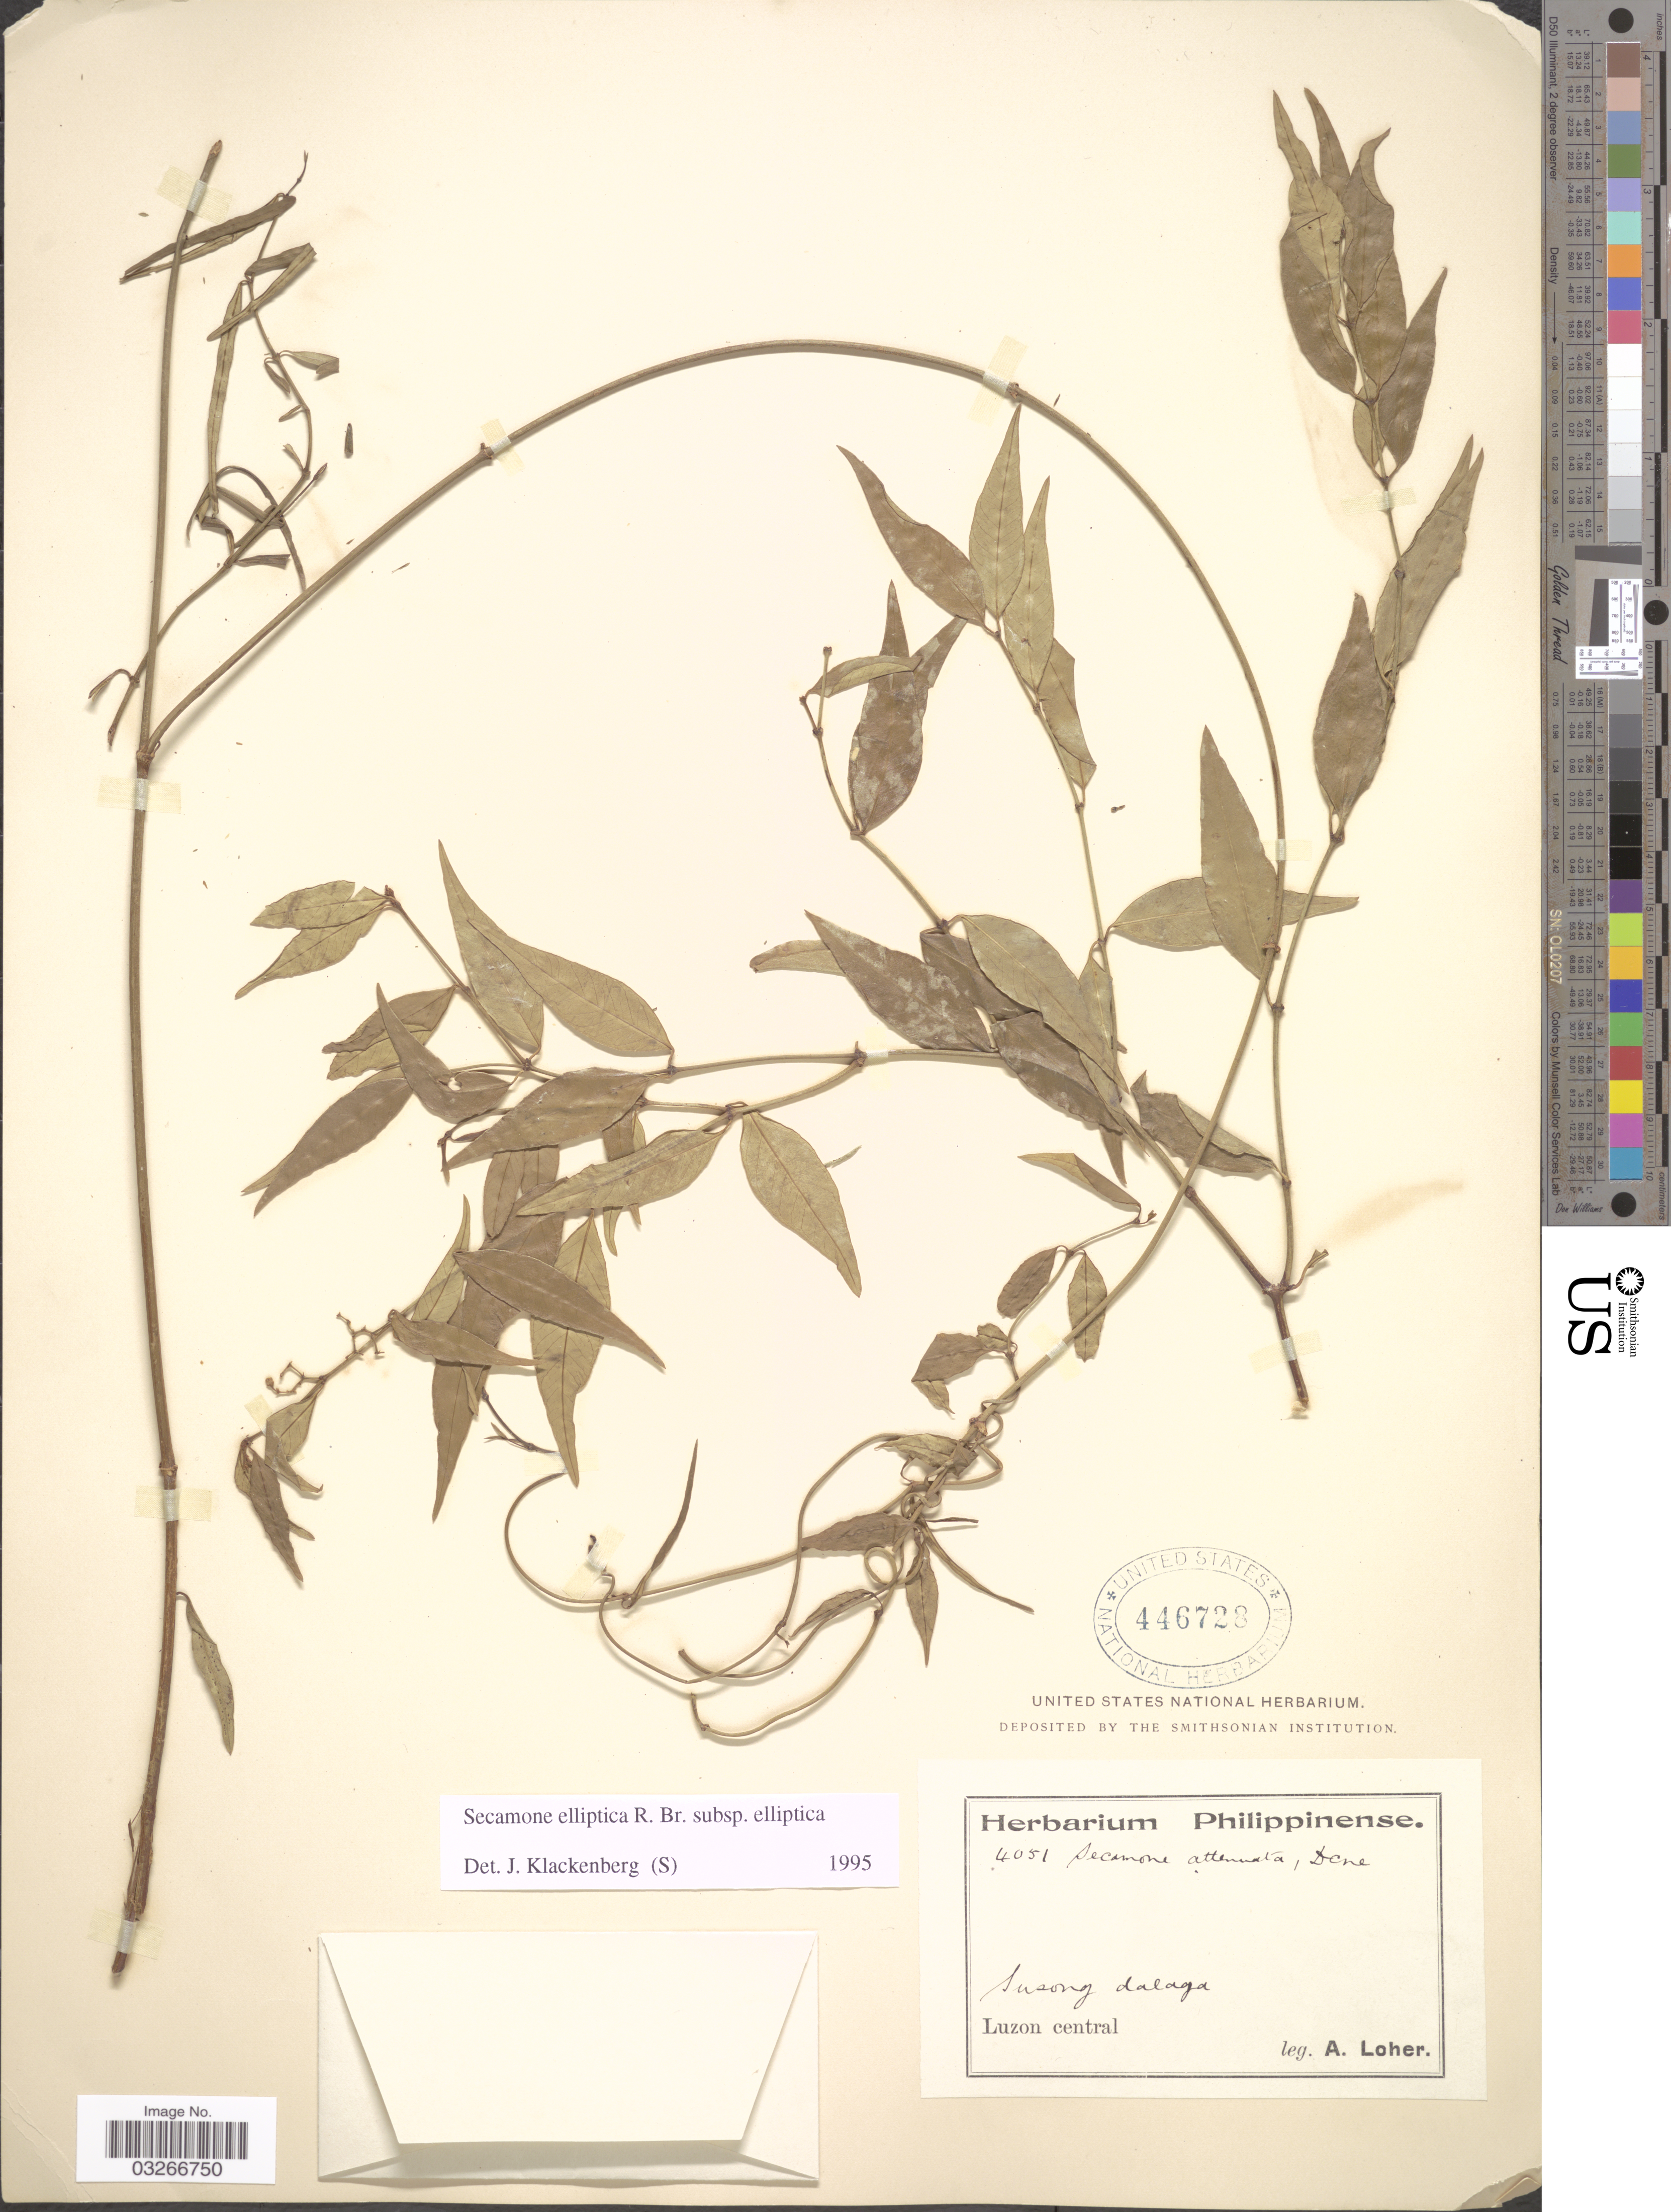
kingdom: Plantae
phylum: Tracheophyta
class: Magnoliopsida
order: Gentianales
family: Apocynaceae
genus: Secamone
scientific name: Secamone elliptica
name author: R. Br.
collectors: A. Loher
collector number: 4051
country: Philippines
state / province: Central Luzon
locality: Susong dalaga, Luzon central.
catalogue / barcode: US 4746728